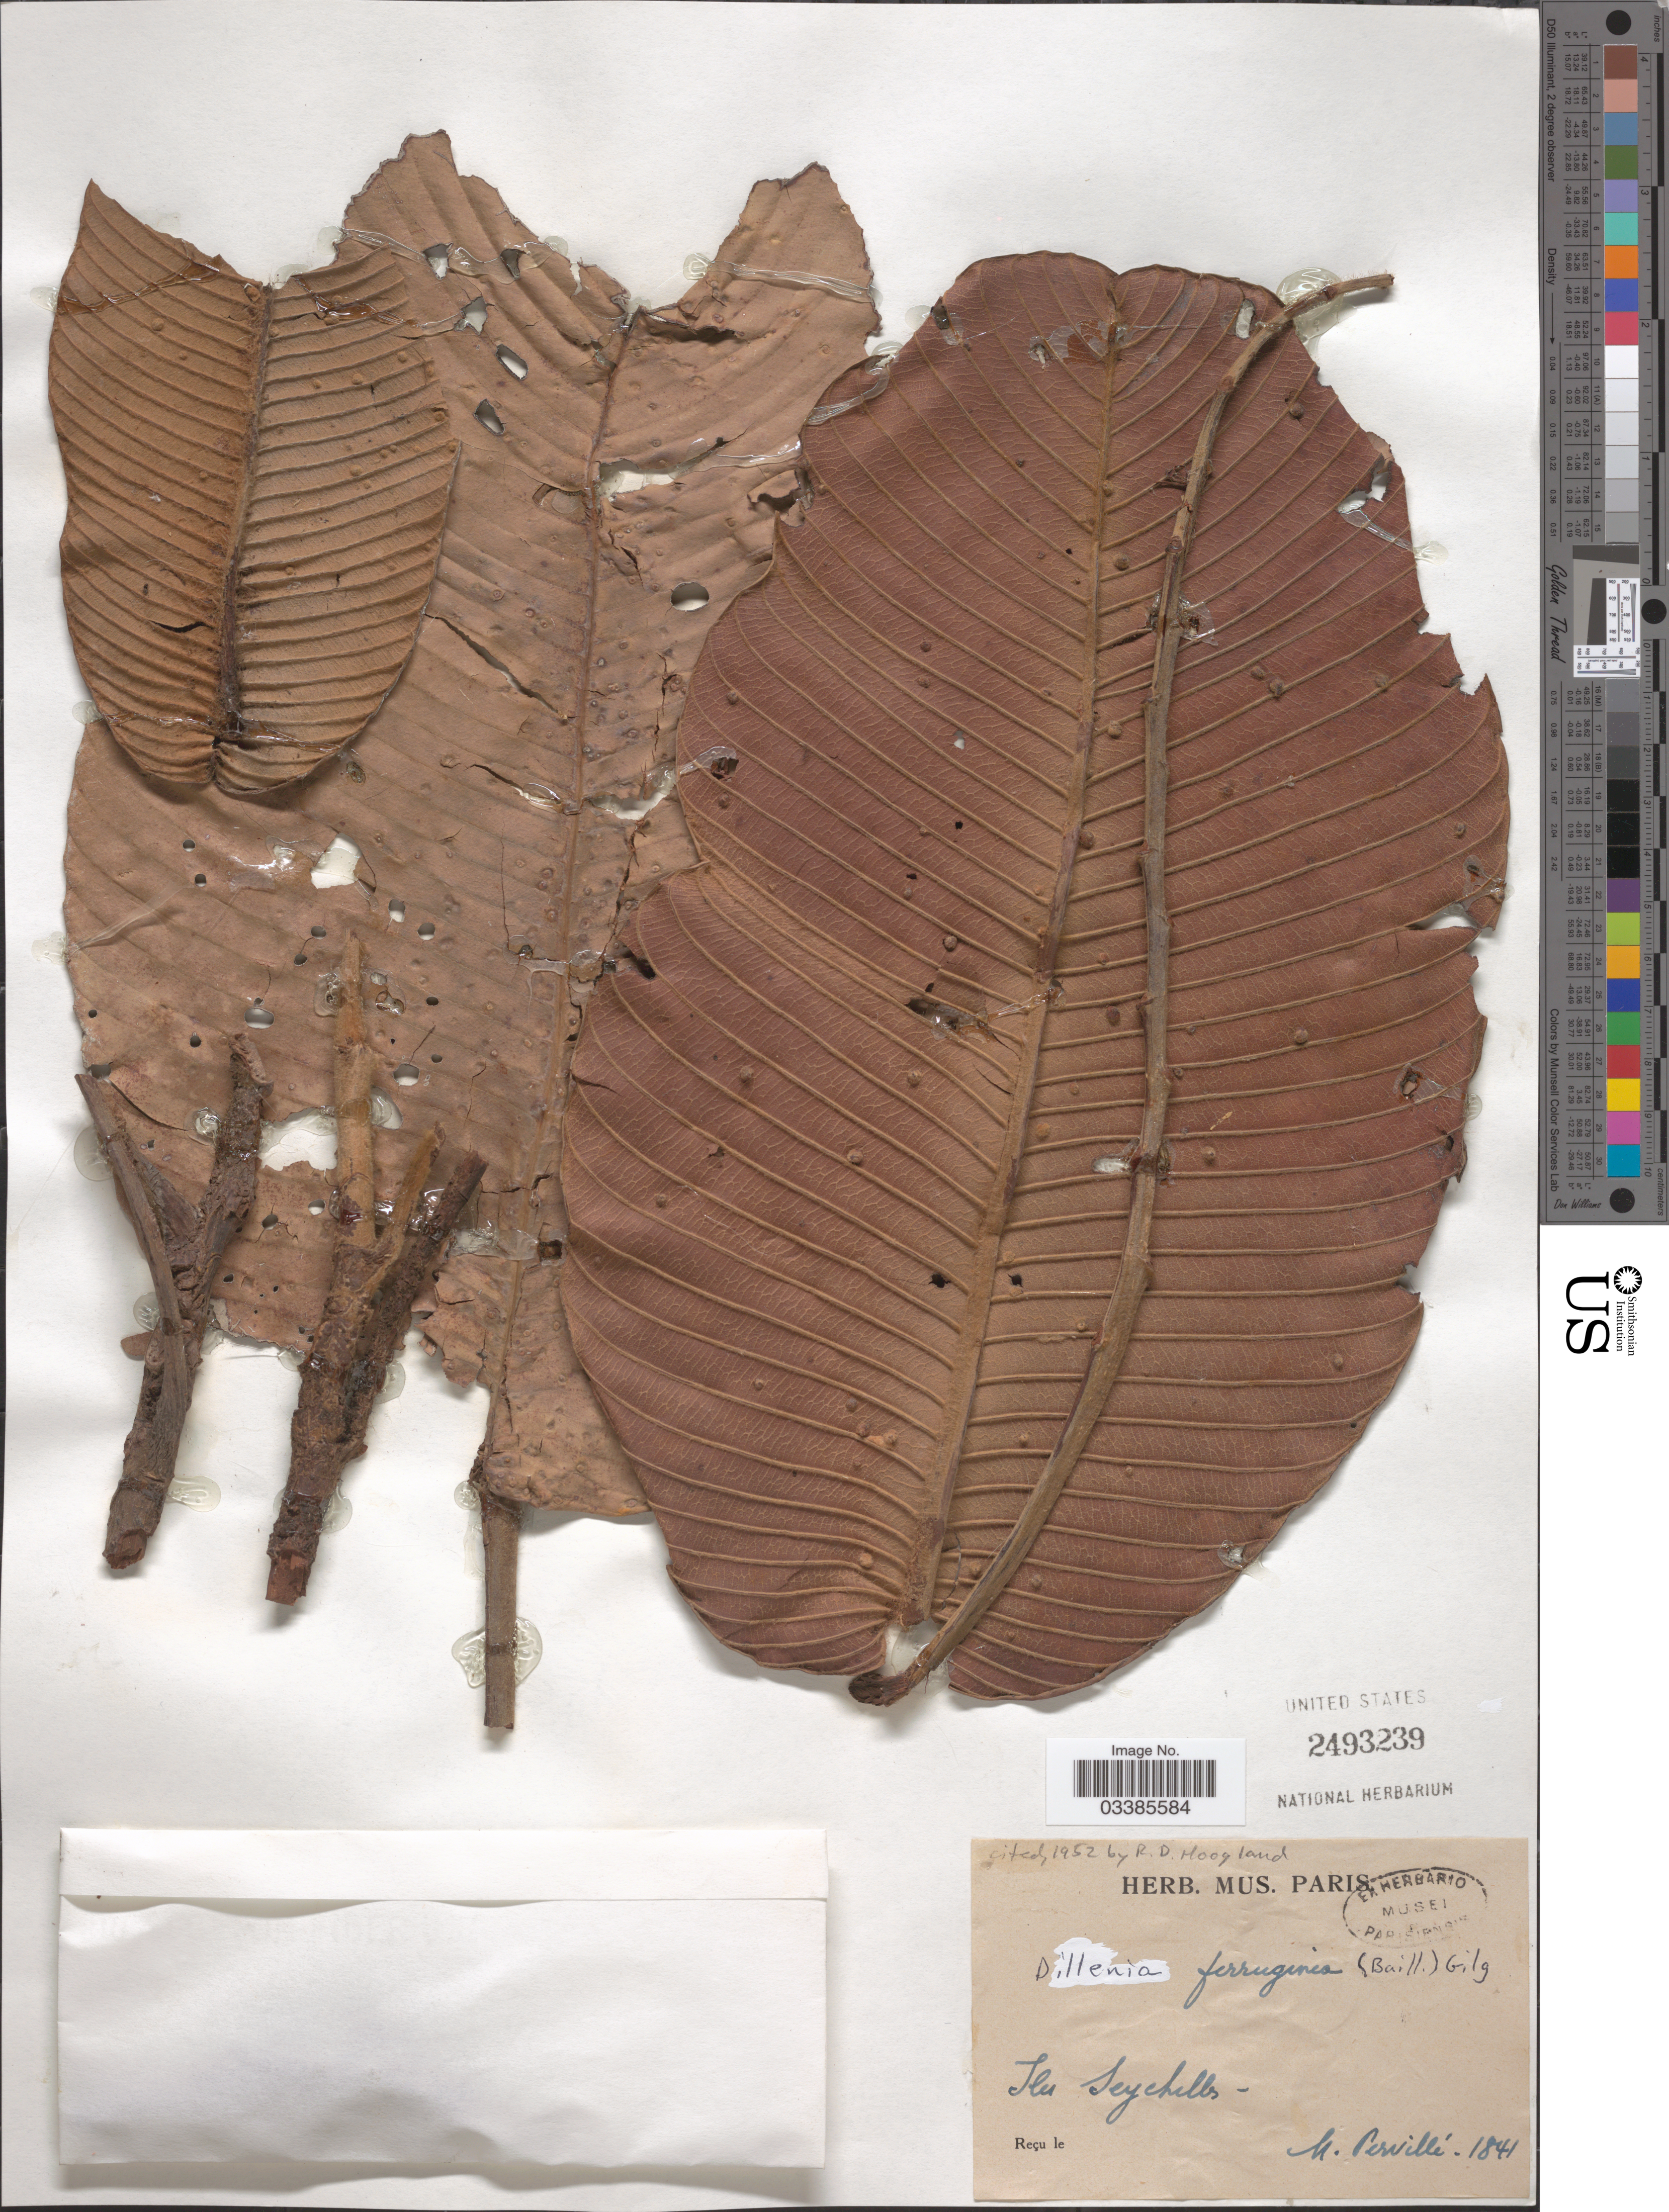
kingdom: Plantae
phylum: Tracheophyta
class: Magnoliopsida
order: Dilleniales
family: Dilleniaceae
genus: Dillenia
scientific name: Dillenia ferruginea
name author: (Baill.) Gilg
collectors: M. Pervillé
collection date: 1841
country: Seychelles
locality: Iles Seychelles.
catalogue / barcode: US 2493239